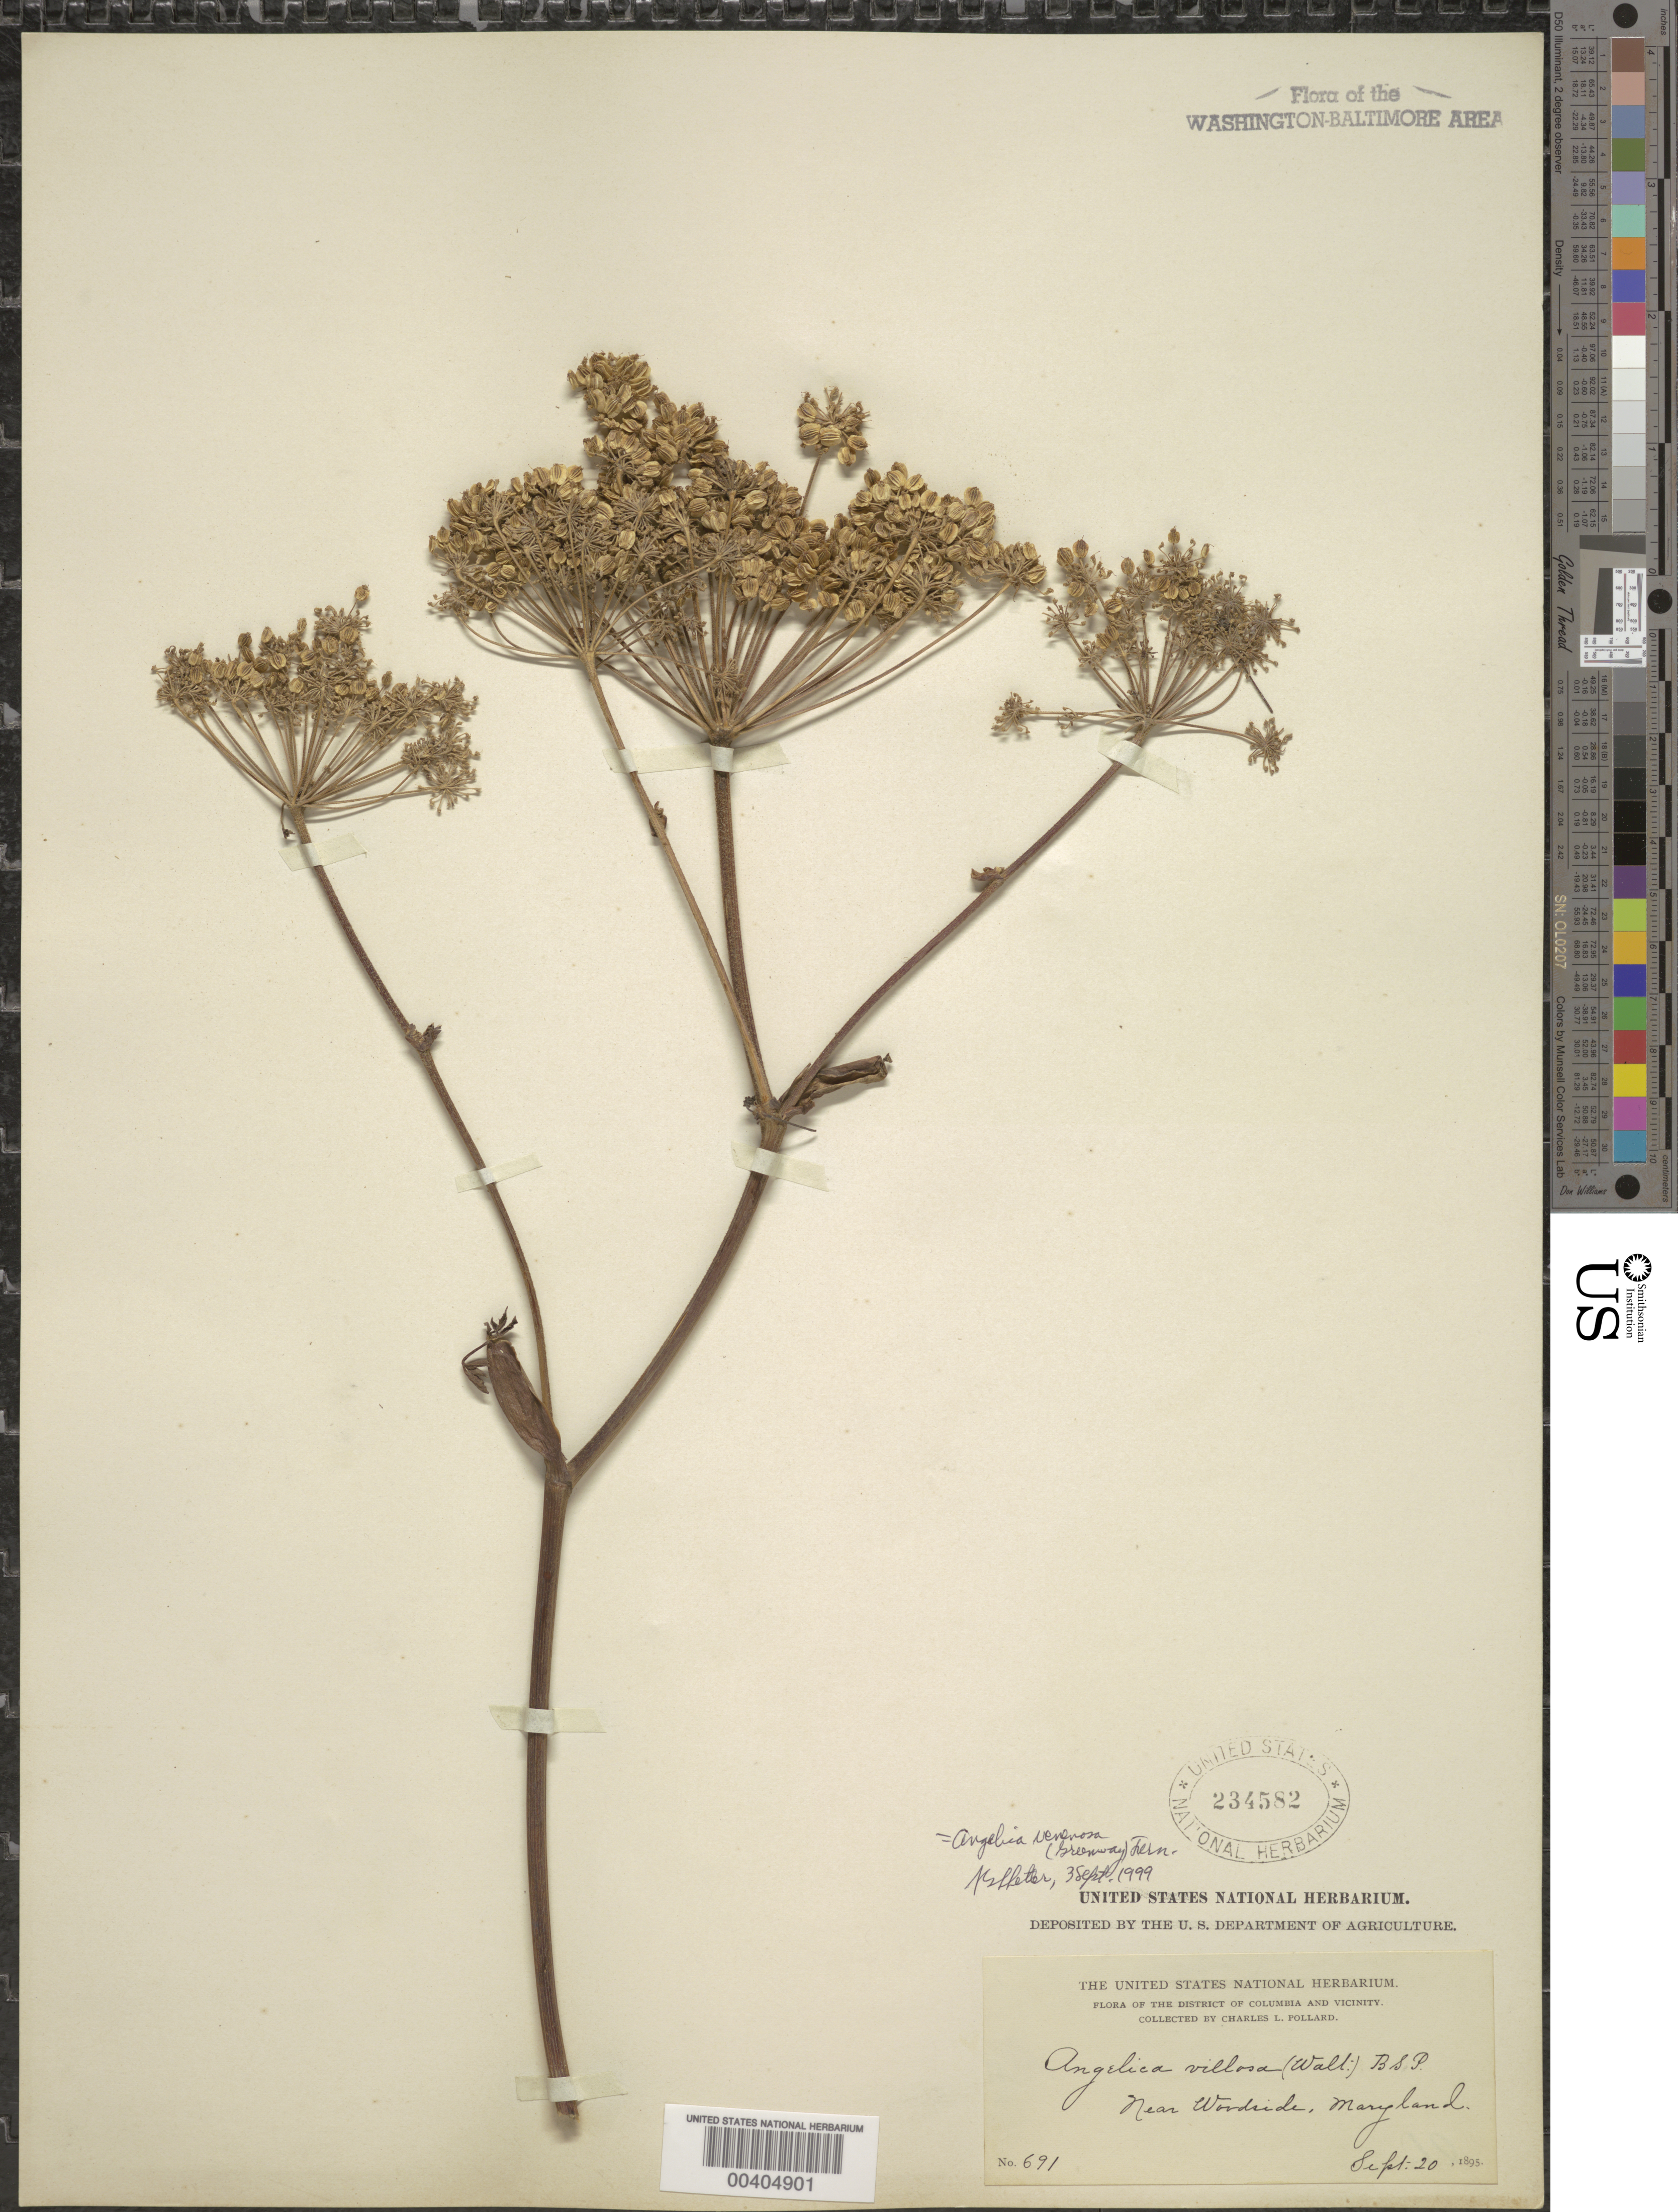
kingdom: Plantae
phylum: Tracheophyta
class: Magnoliopsida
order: Apiales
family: Apiaceae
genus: Angelica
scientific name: Angelica venenosa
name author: (Greenway) Fernald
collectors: C. L. Pollard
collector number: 691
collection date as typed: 20 Sep 1895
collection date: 1895-09-20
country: United States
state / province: Maryland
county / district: Montgomery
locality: Near Woodside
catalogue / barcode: US 234582